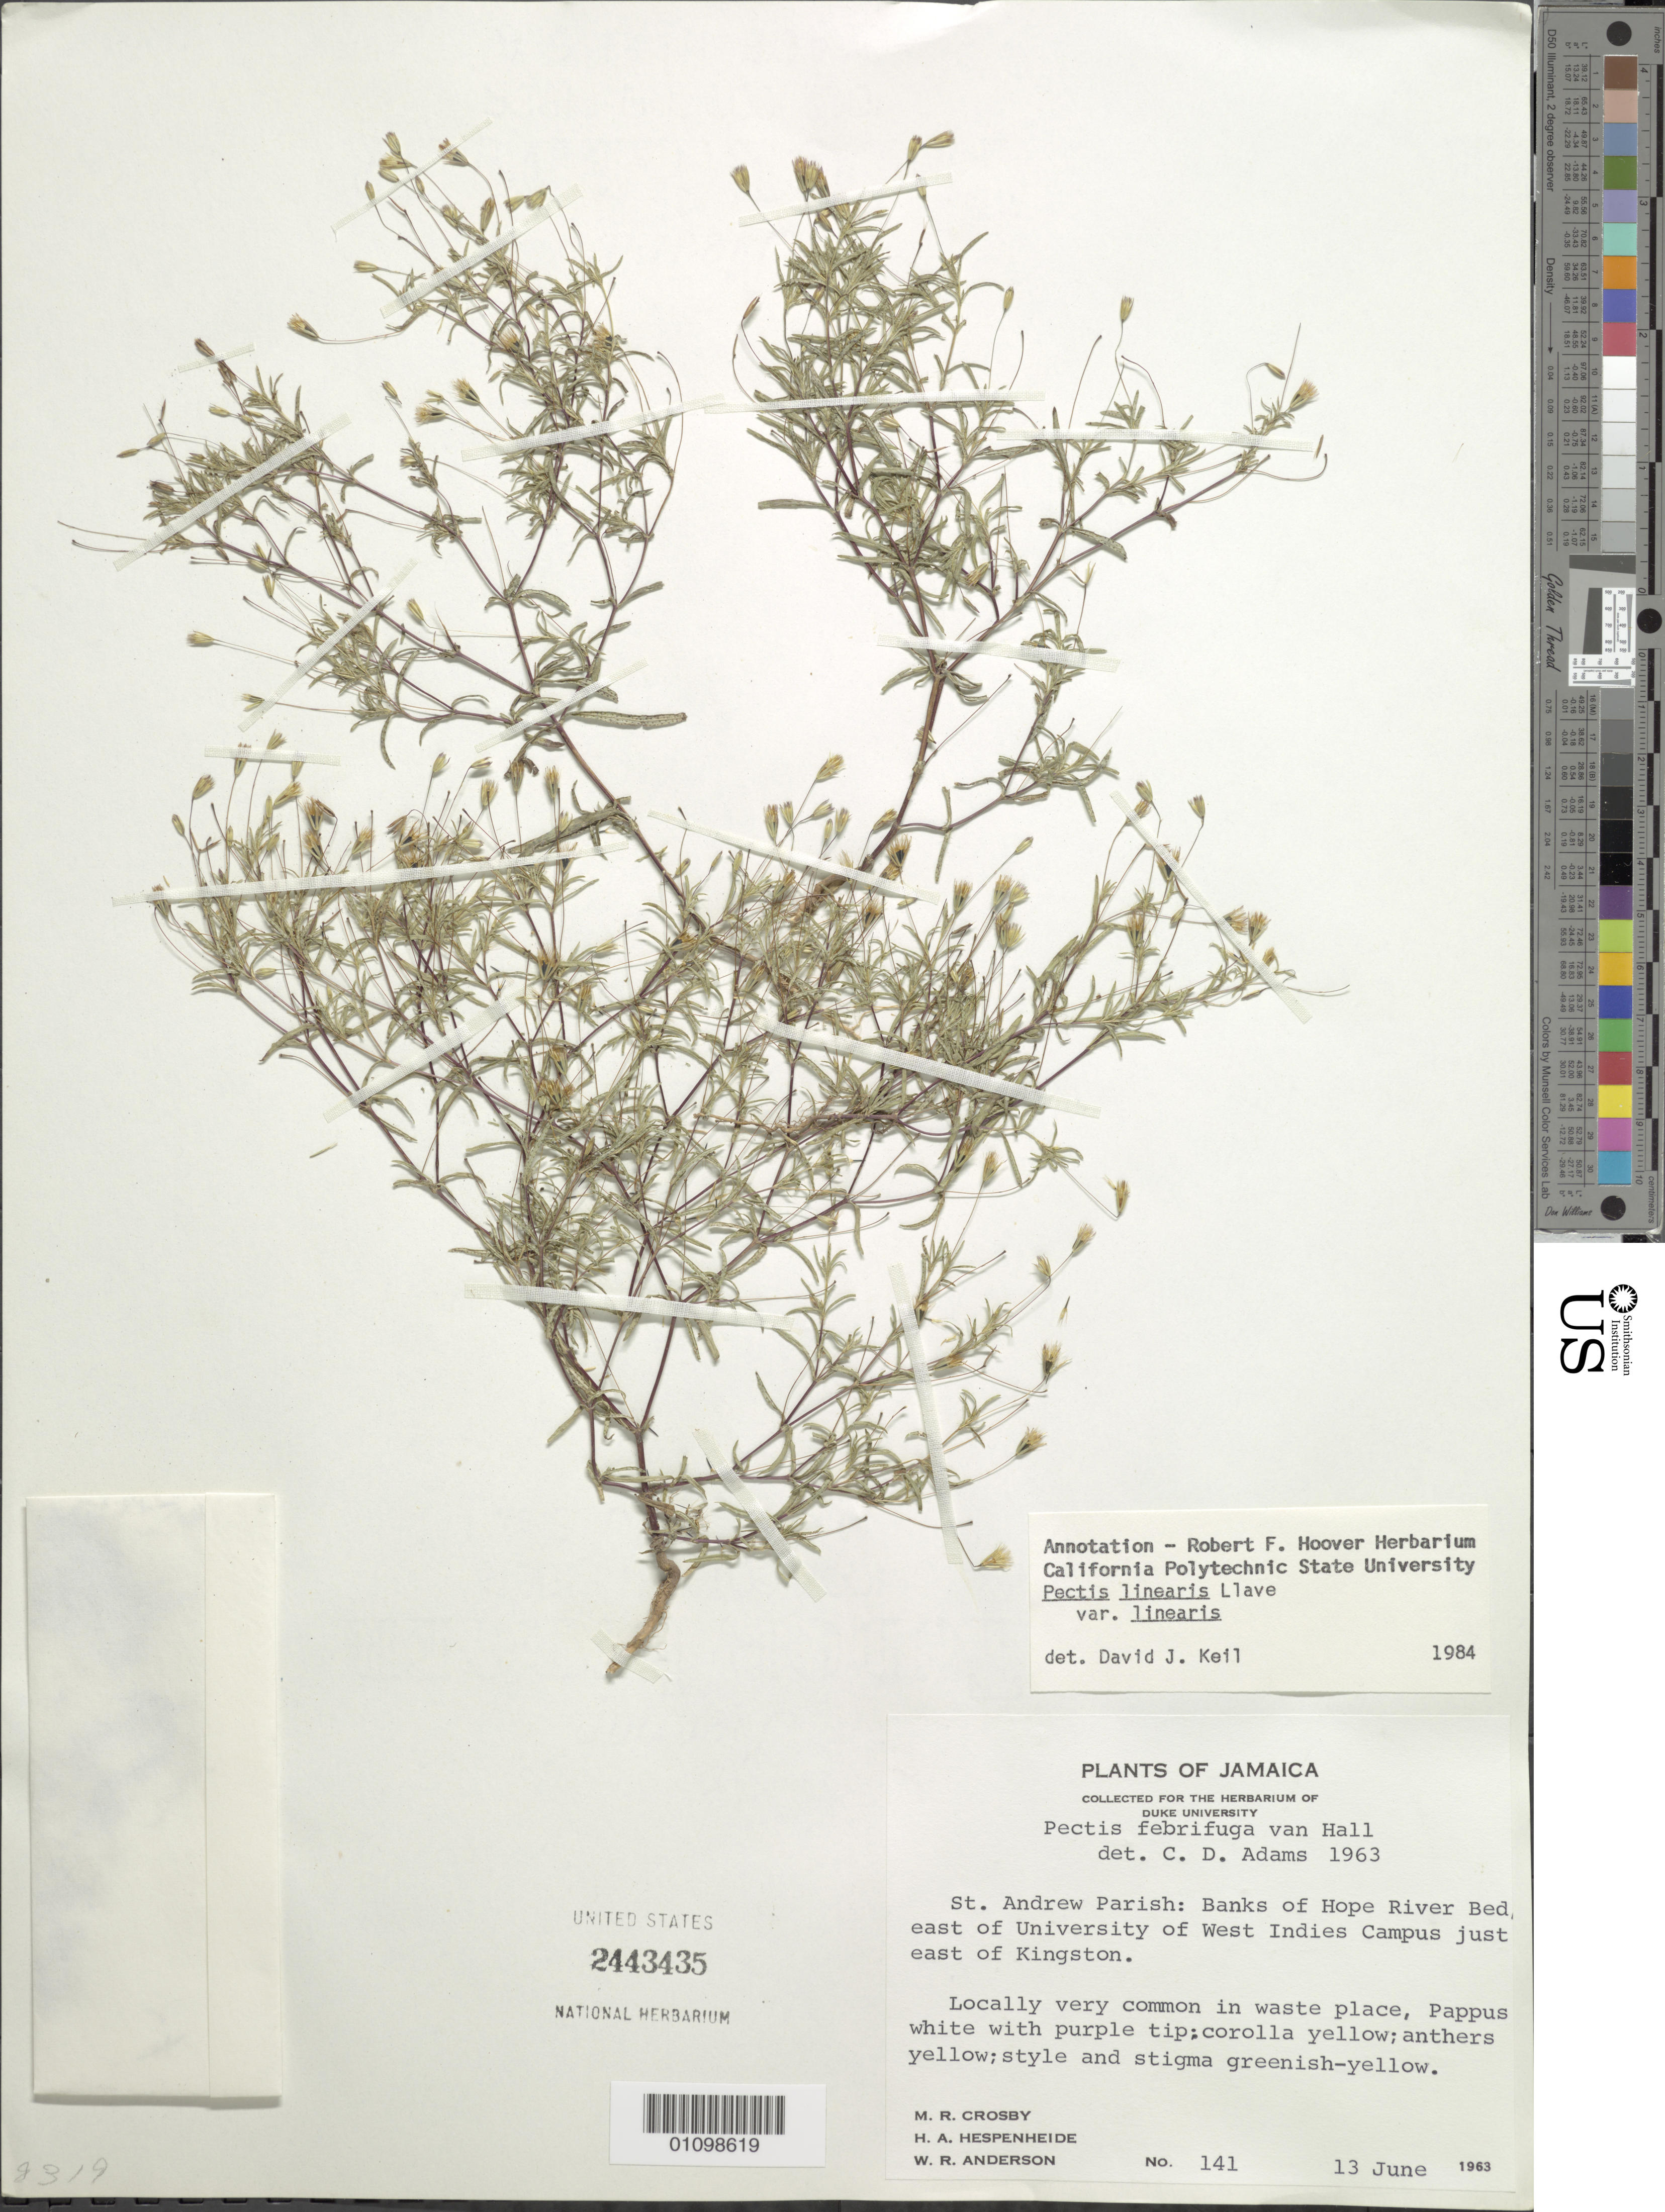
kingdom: Plantae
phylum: Tracheophyta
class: Magnoliopsida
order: Asterales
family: Asteraceae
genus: Pectis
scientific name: Pectis linearis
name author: La Llave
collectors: M. R. Crosby, H. A. Hespenheide & W. R. Anderson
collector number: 141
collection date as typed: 13 Jun 1963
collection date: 1963-06-13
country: Jamaica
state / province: Saint Andrew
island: Jamaica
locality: Banks of Hope River Bed E of University of West Indies Campus just E of Kingston.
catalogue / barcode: US 2443435